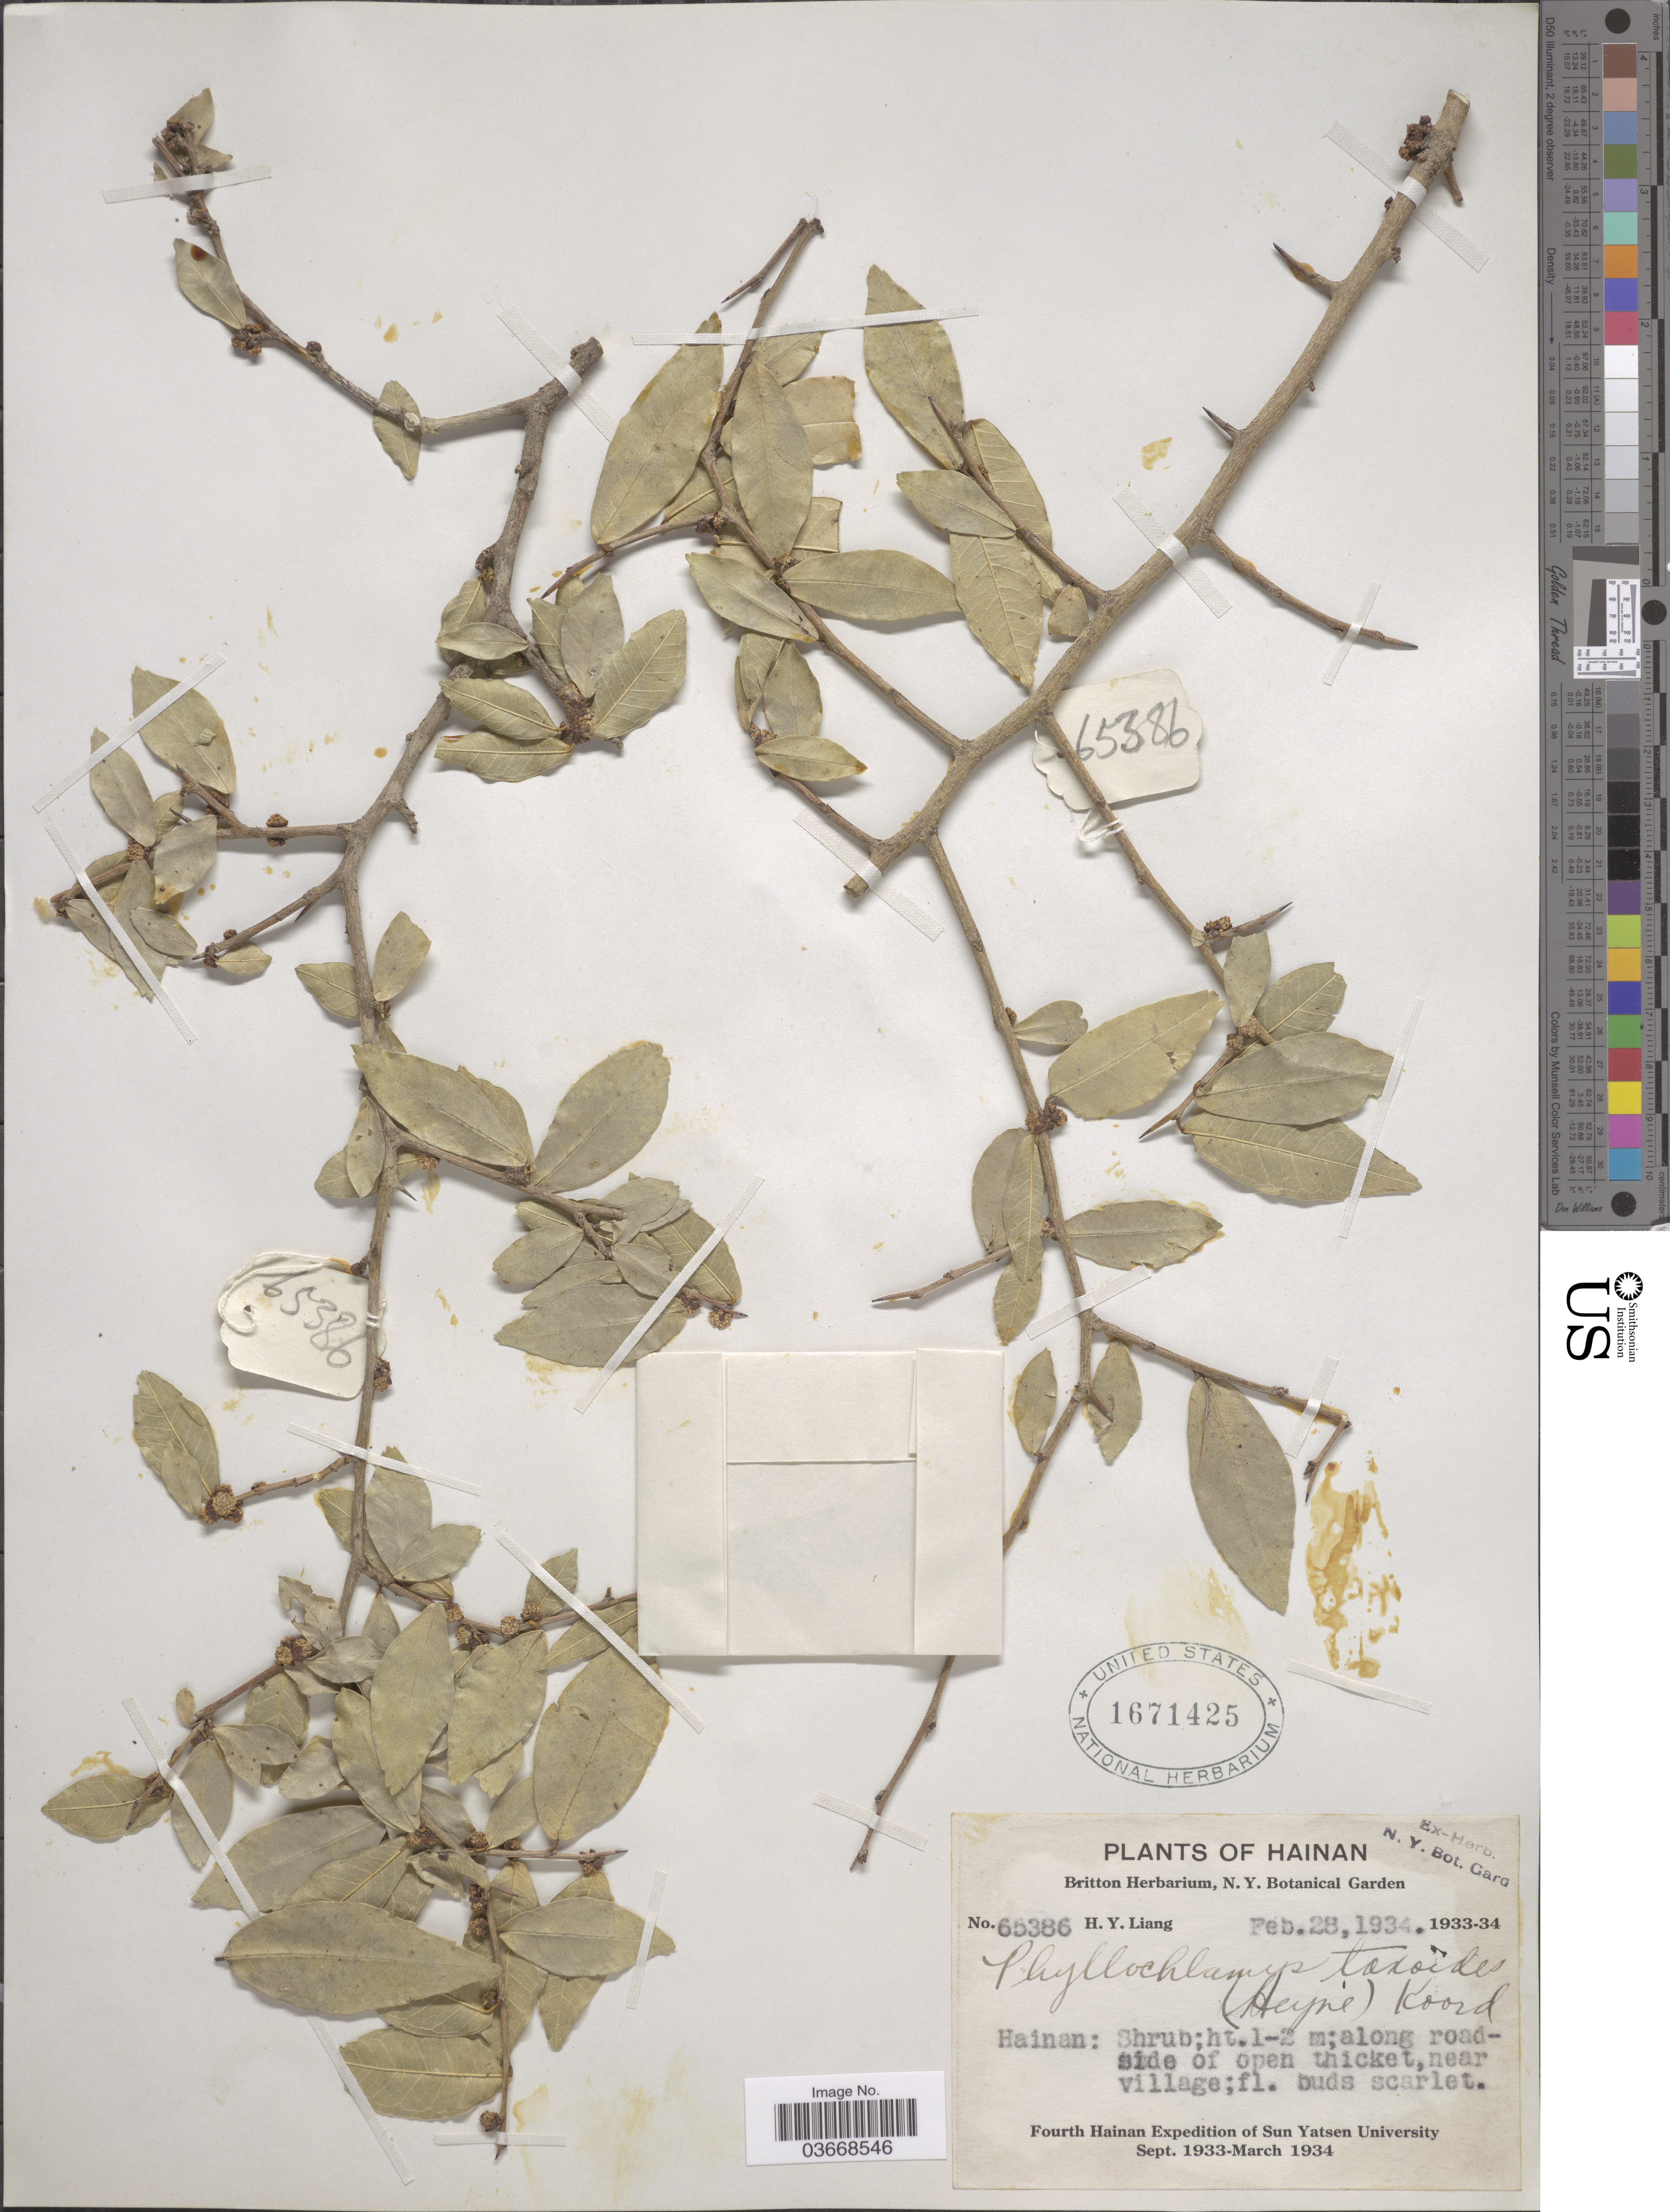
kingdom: Plantae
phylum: Tracheophyta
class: Magnoliopsida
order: Rosales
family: Moraceae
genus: Taxotrophis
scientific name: Taxotrophis taxoides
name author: (B. Heyne ex Roth) Chew ex E. M. Gardner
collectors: H. Y. Liang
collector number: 65386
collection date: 1934-02-28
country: China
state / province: Hainan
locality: Along roadside of open thicket, near village.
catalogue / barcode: US 1671425